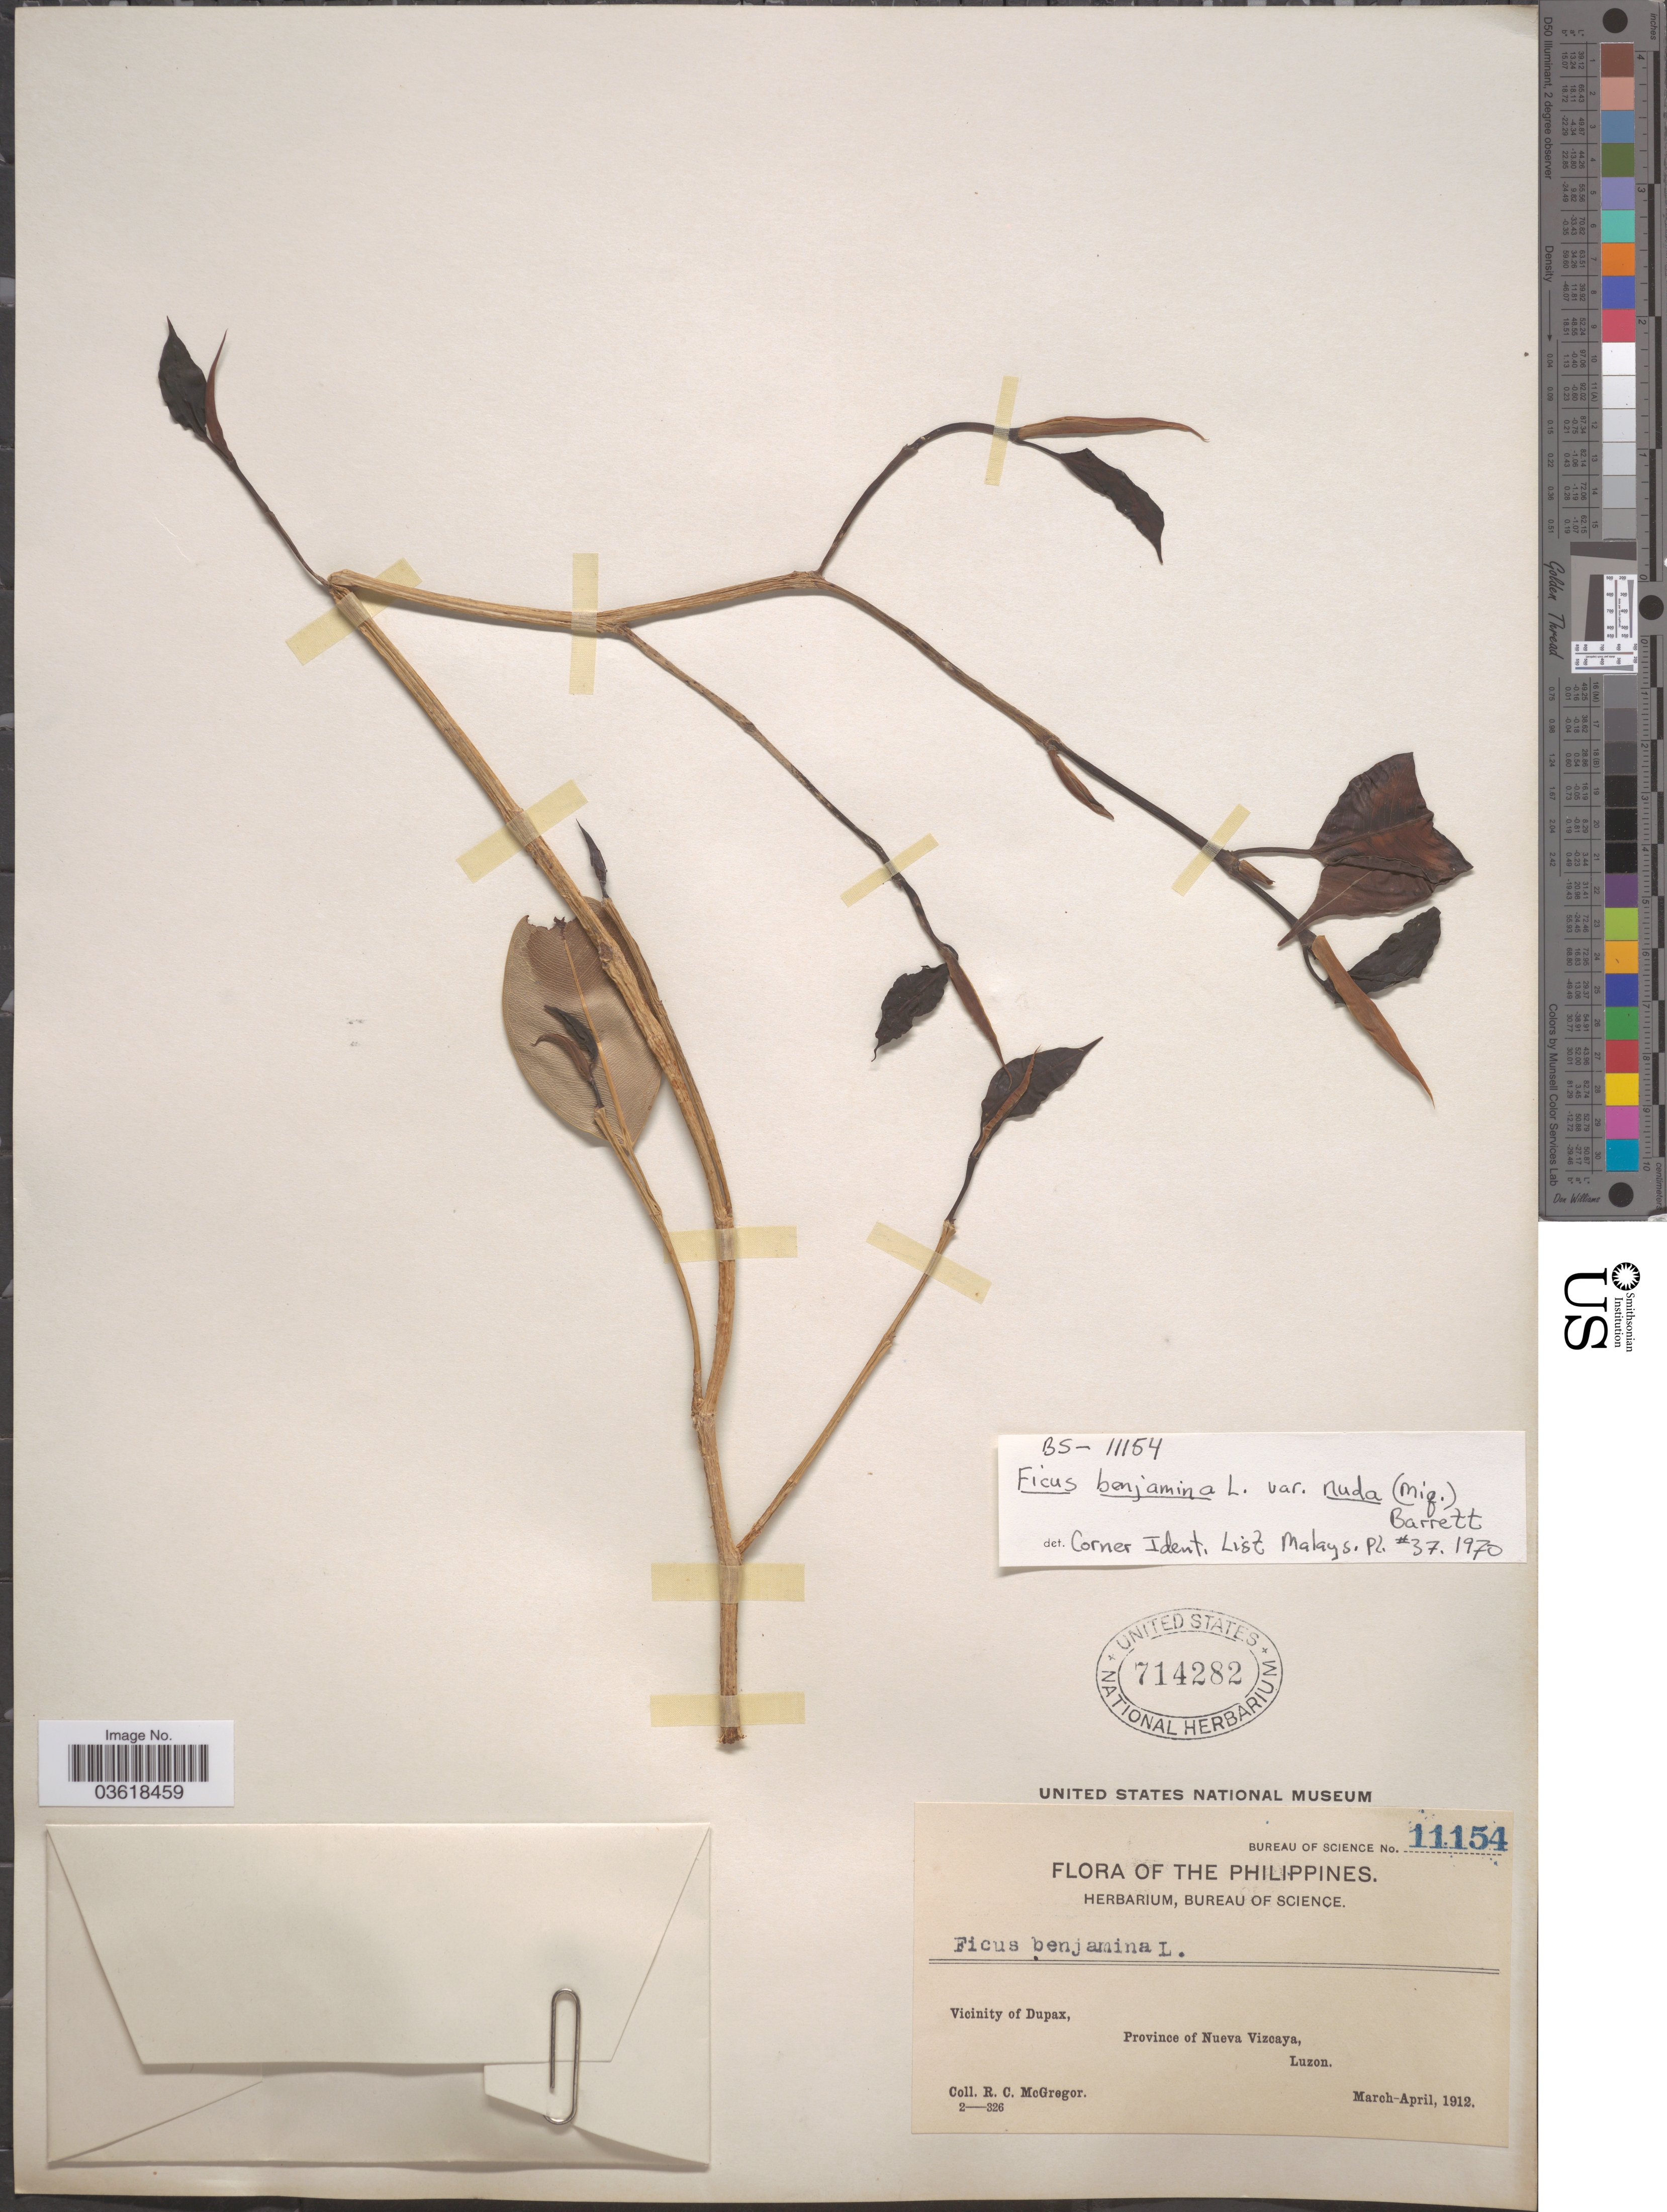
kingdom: Plantae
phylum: Tracheophyta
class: Magnoliopsida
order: Rosales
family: Moraceae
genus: Ficus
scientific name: Ficus benjamina var. nuda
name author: (Miq.) Barrett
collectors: R. C. McGregor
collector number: Bureau of Science 11154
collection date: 1912-03/1912-04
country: Philippines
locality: Vicinity of Dupax, Province of Nueva Vizcaya, Luzon.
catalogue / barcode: US 714282